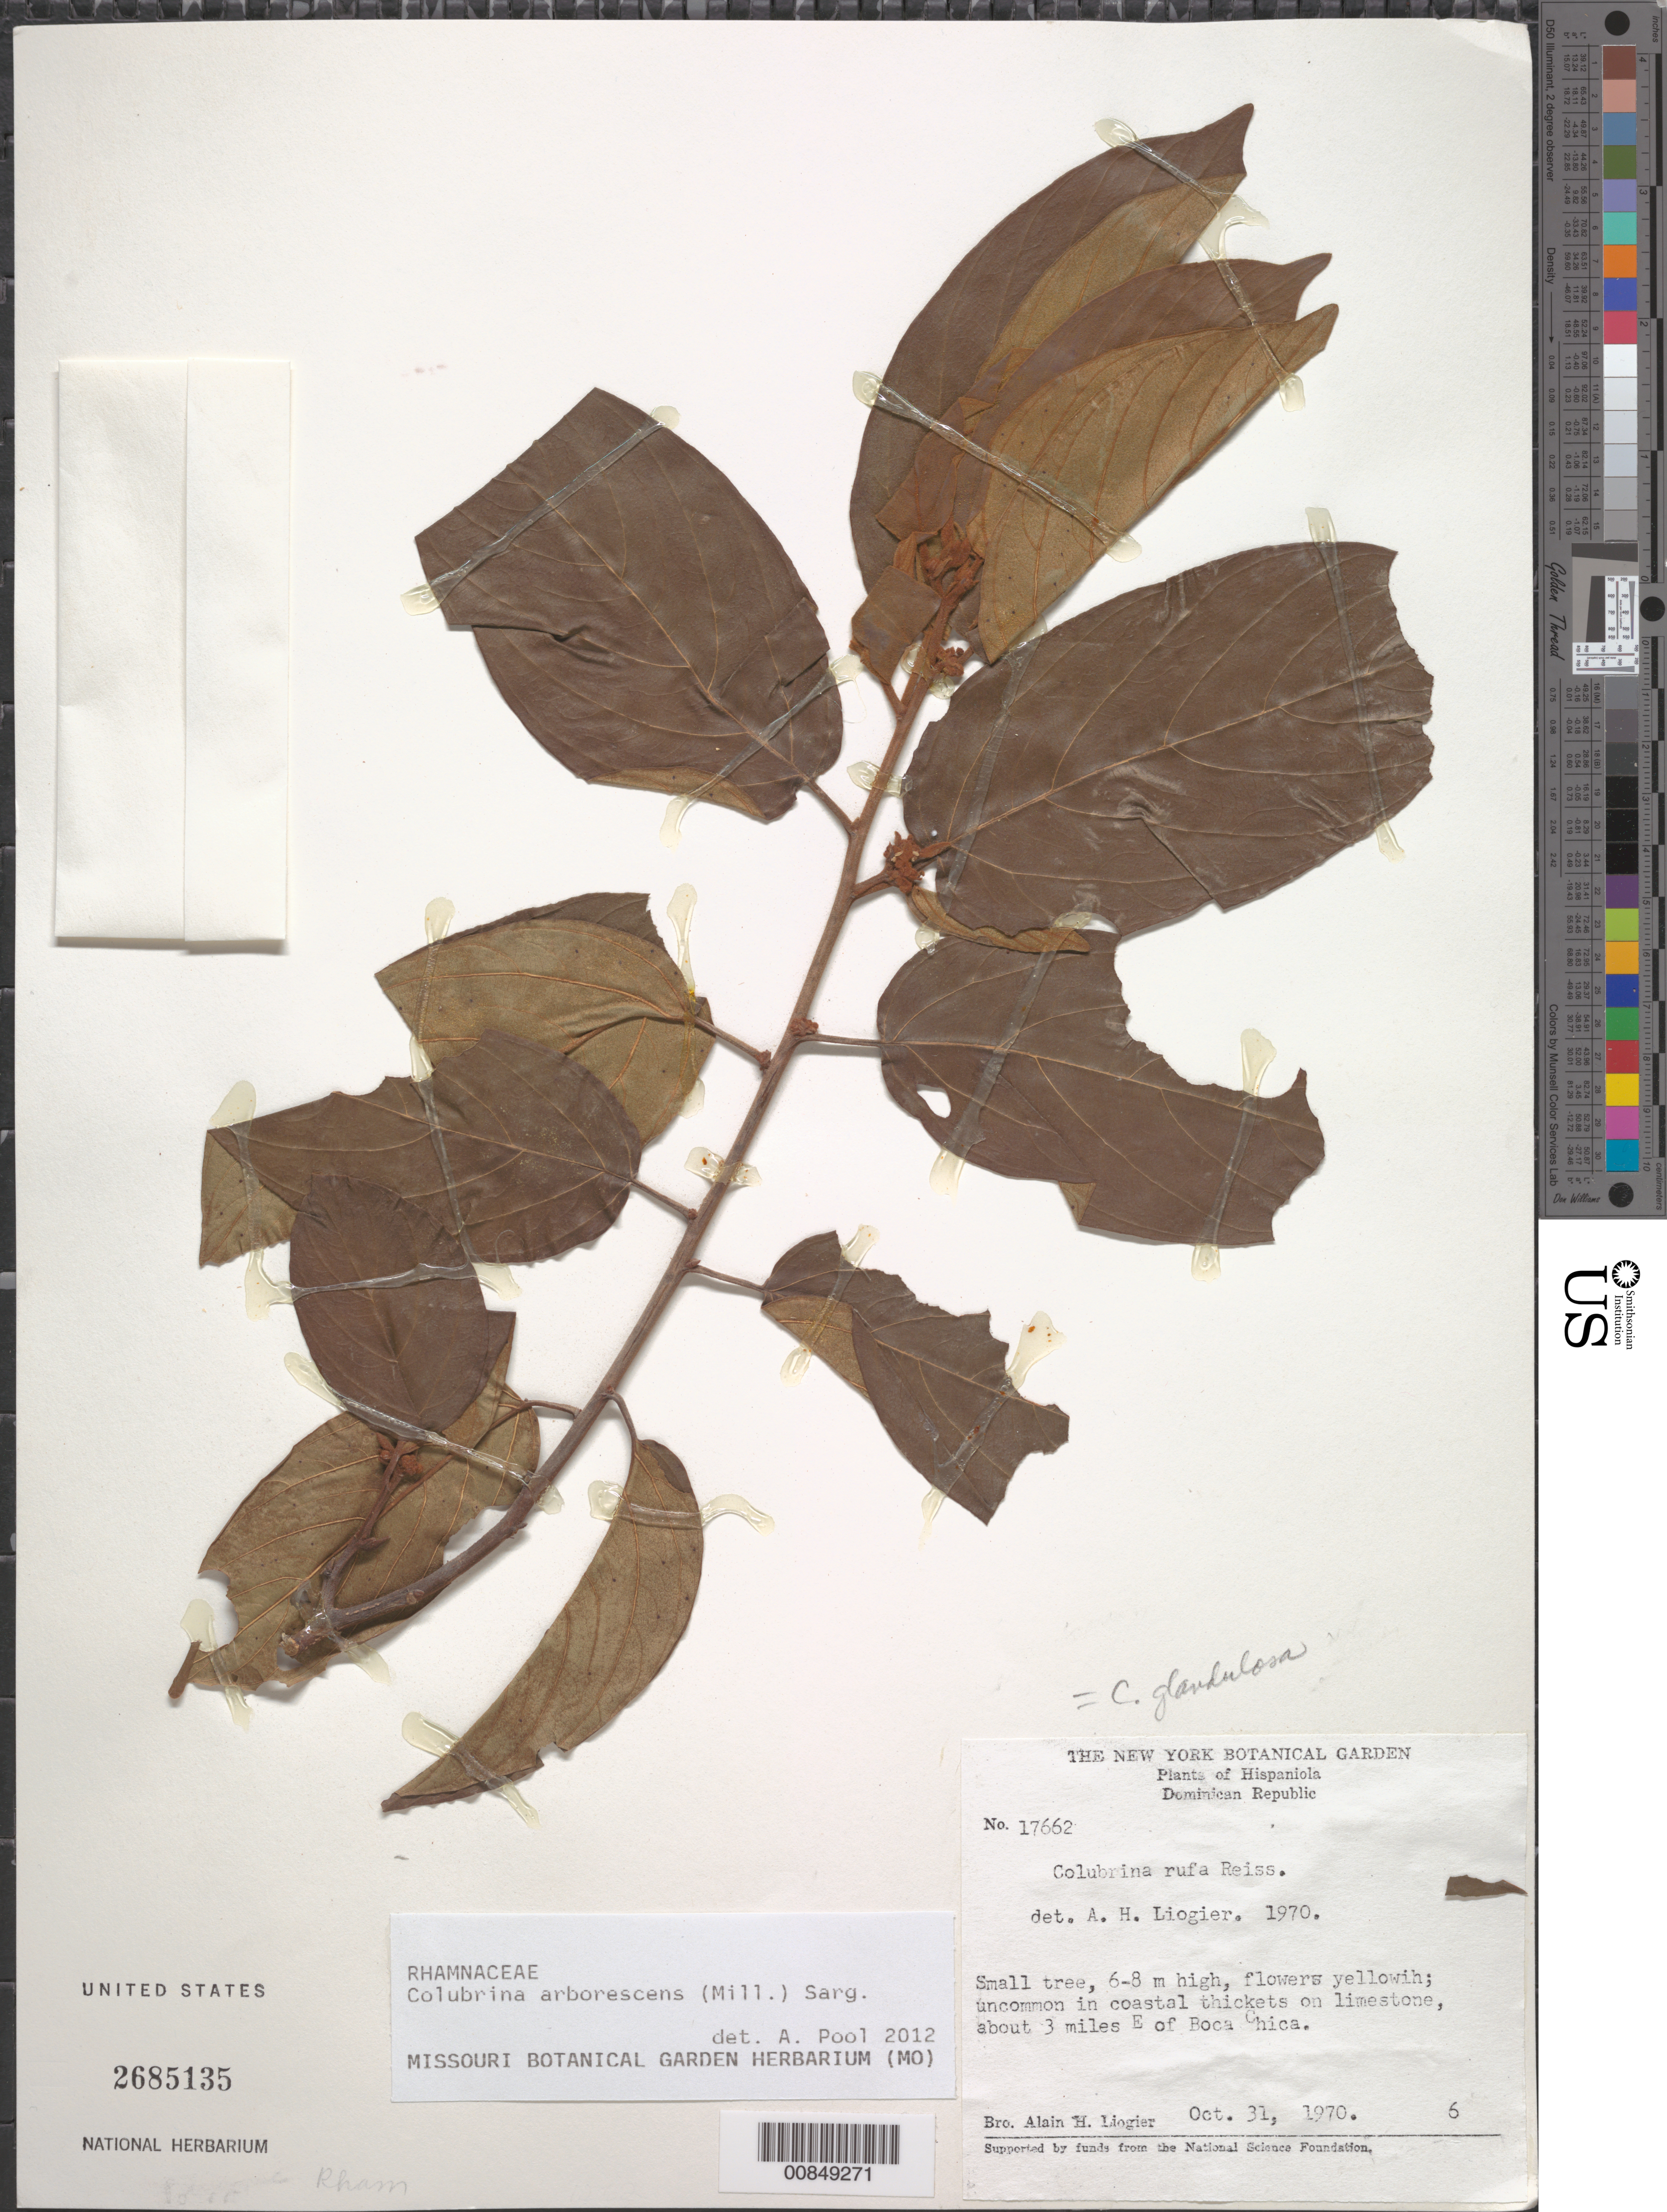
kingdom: Plantae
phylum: Tracheophyta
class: Magnoliopsida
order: Rosales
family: Rhamnaceae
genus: Colubrina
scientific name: Colubrina arborescens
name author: (Mill.) Sarg.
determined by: Pool, A., (MO), Missouri Botanical Garden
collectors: A. H. Liogier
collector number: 17662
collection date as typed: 31 Oct 1970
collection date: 1970-10-31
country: Dominican Republic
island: Hispaniola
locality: About 3 miles E of Boca Chica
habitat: Coastal thickets on limestone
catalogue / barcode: US 2685135